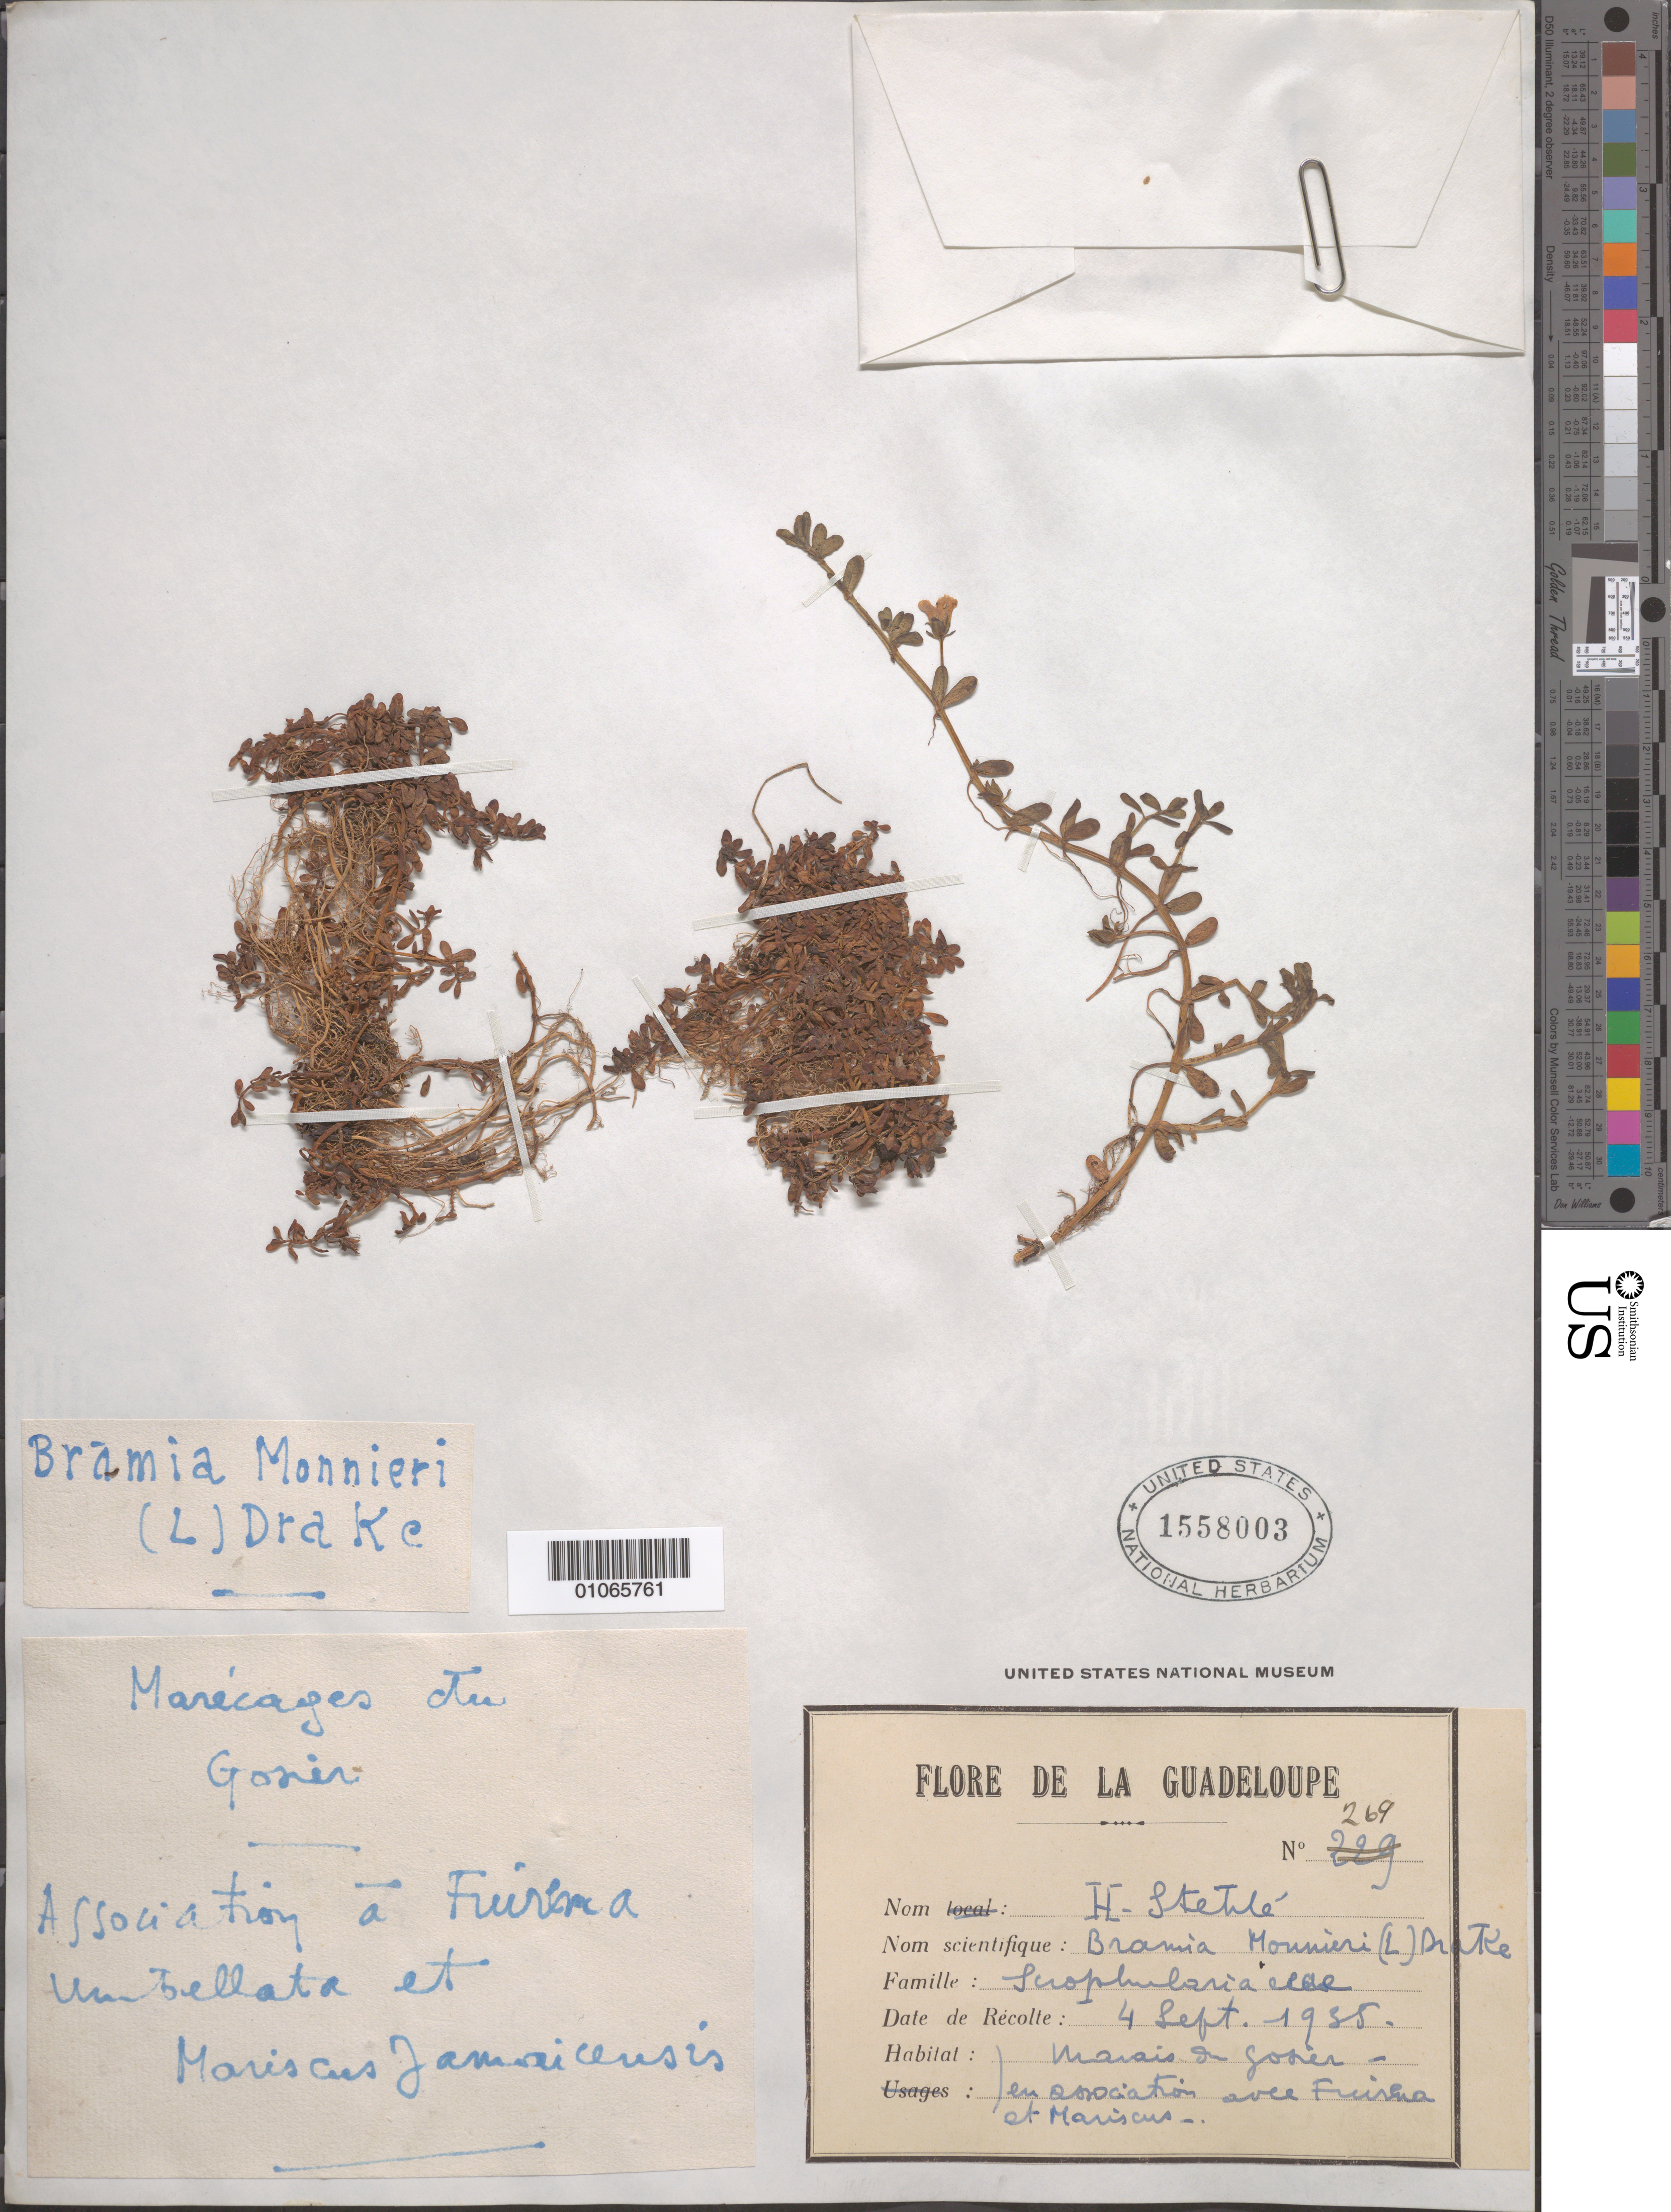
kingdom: Plantae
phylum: Tracheophyta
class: Magnoliopsida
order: Lamiales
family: Plantaginaceae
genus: Bacopa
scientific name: Bacopa monnieri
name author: (L.) Wettst.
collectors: H. Stehlé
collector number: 269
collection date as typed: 04 Sep 1938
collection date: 1938-09-04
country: Guadeloupe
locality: Marshes in Gosier? In association with Fiurna and Mariscus.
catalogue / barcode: US 1558003